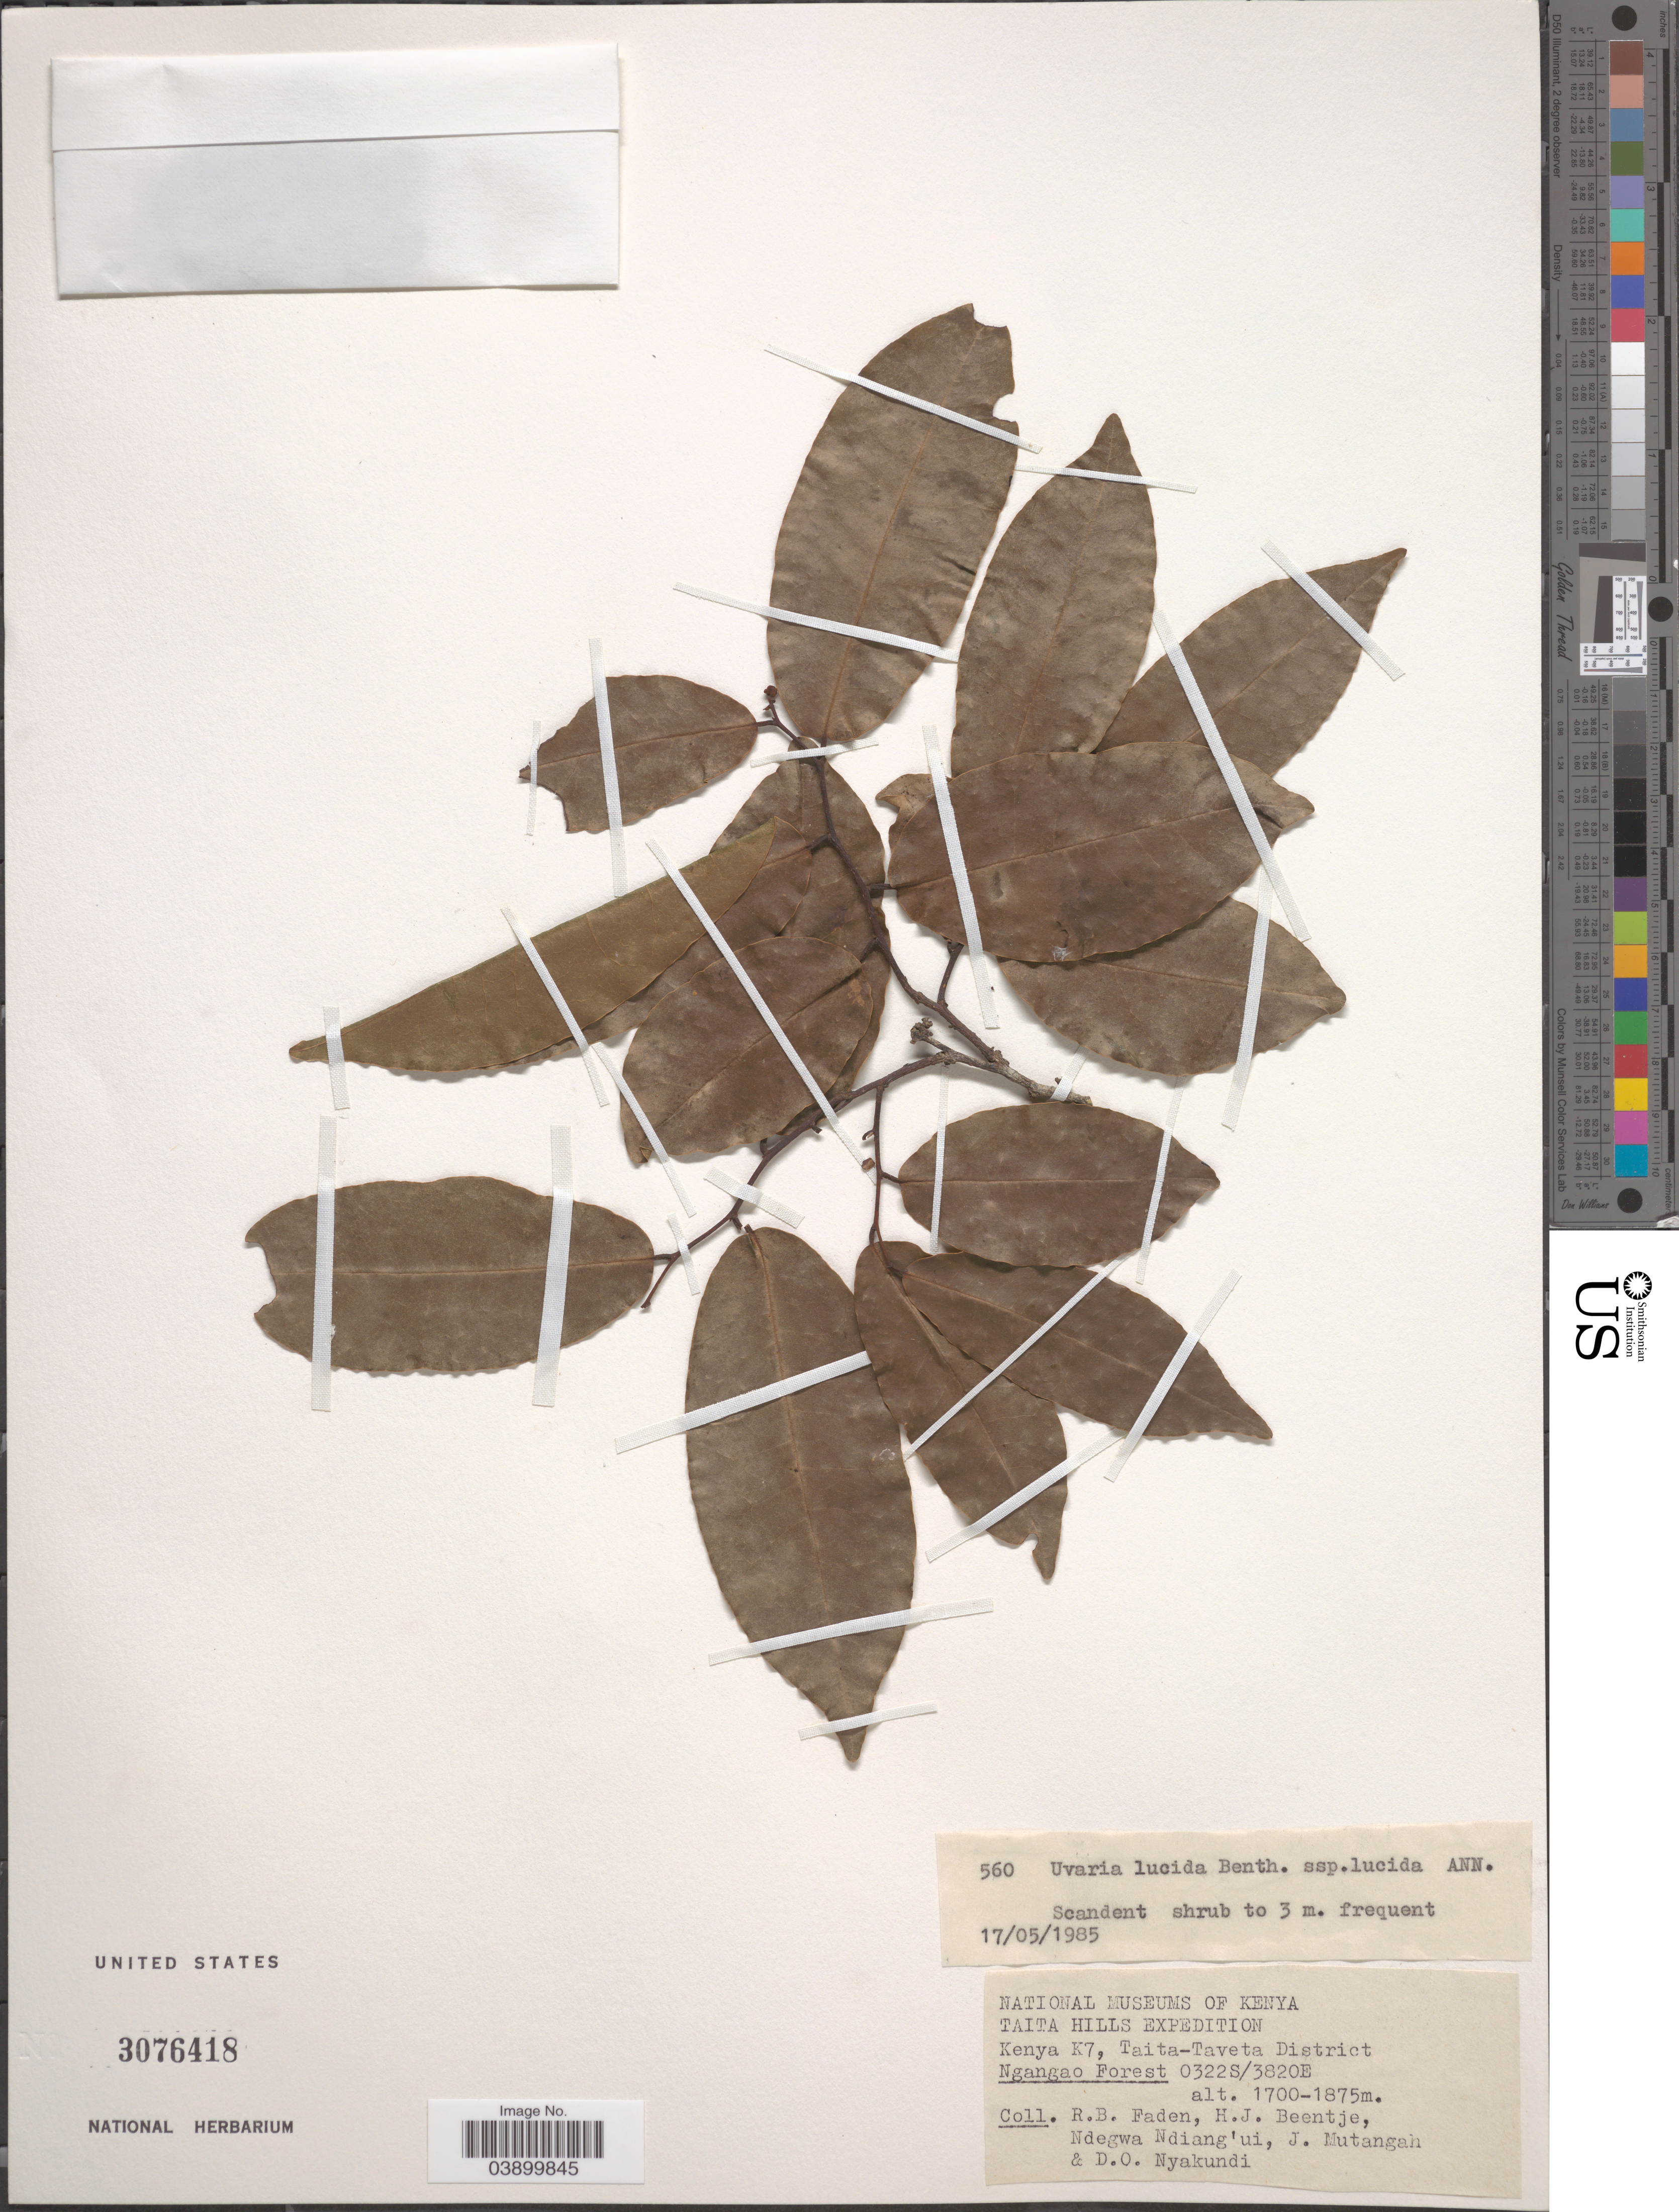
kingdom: Plantae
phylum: Tracheophyta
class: Magnoliopsida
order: Magnoliales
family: Annonaceae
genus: Uvaria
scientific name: Uvaria lucida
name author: Bojer ex Sweet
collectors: R. B. Faden, H. J. Beentje, Ndegwa Ndiang'ui, J. Mutangah & D. Nyakundi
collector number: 560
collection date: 1985-05-17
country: Kenya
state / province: Taita Taveta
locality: Taita Hills. K7, Taita-Taveta District. Ngangao Forest.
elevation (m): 1700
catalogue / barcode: US 3076418